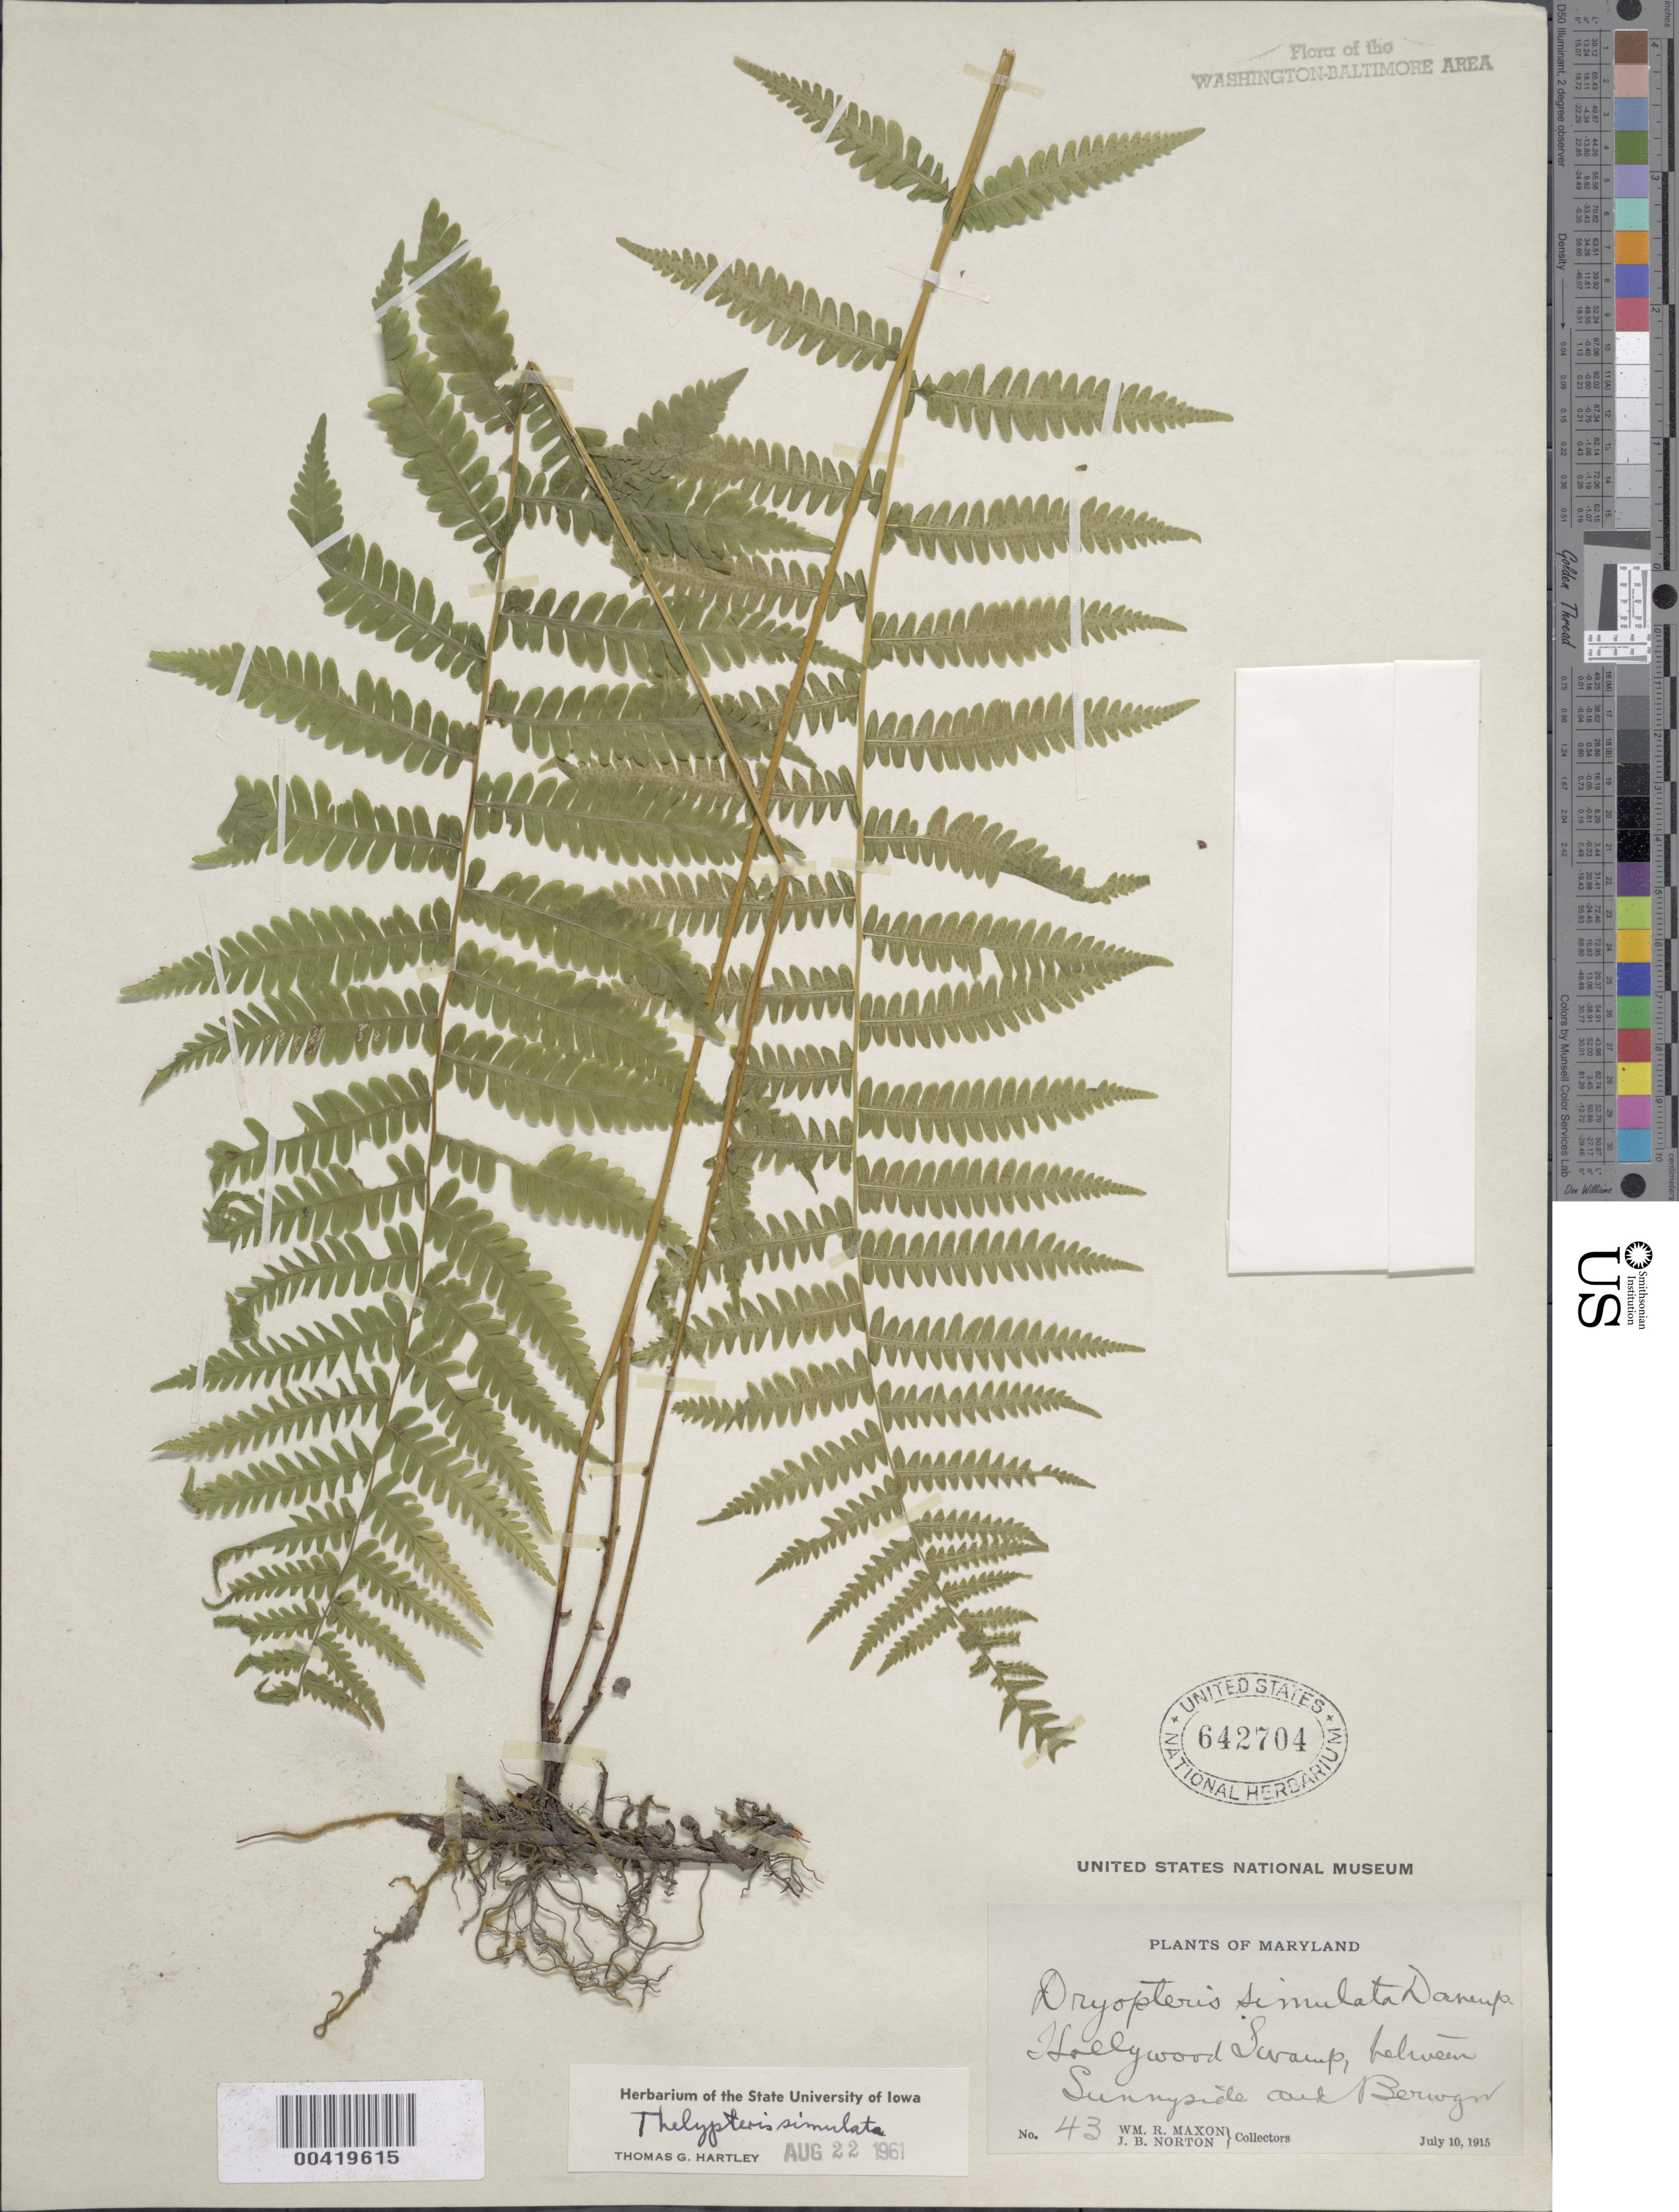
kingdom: Plantae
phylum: Tracheophyta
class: Polypodiopsida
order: Polypodiales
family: Thelypteridaceae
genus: Parathelypteris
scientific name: Parathelypteris simulata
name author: (Davenp.) Holttum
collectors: W. R. Maxon & J. Norton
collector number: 43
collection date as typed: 10 Jul 1915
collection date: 1915-07-10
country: United States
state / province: Maryland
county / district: Prince George's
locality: Hollywood Swamp, between Sunnyside and Berwyn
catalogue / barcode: US 642704